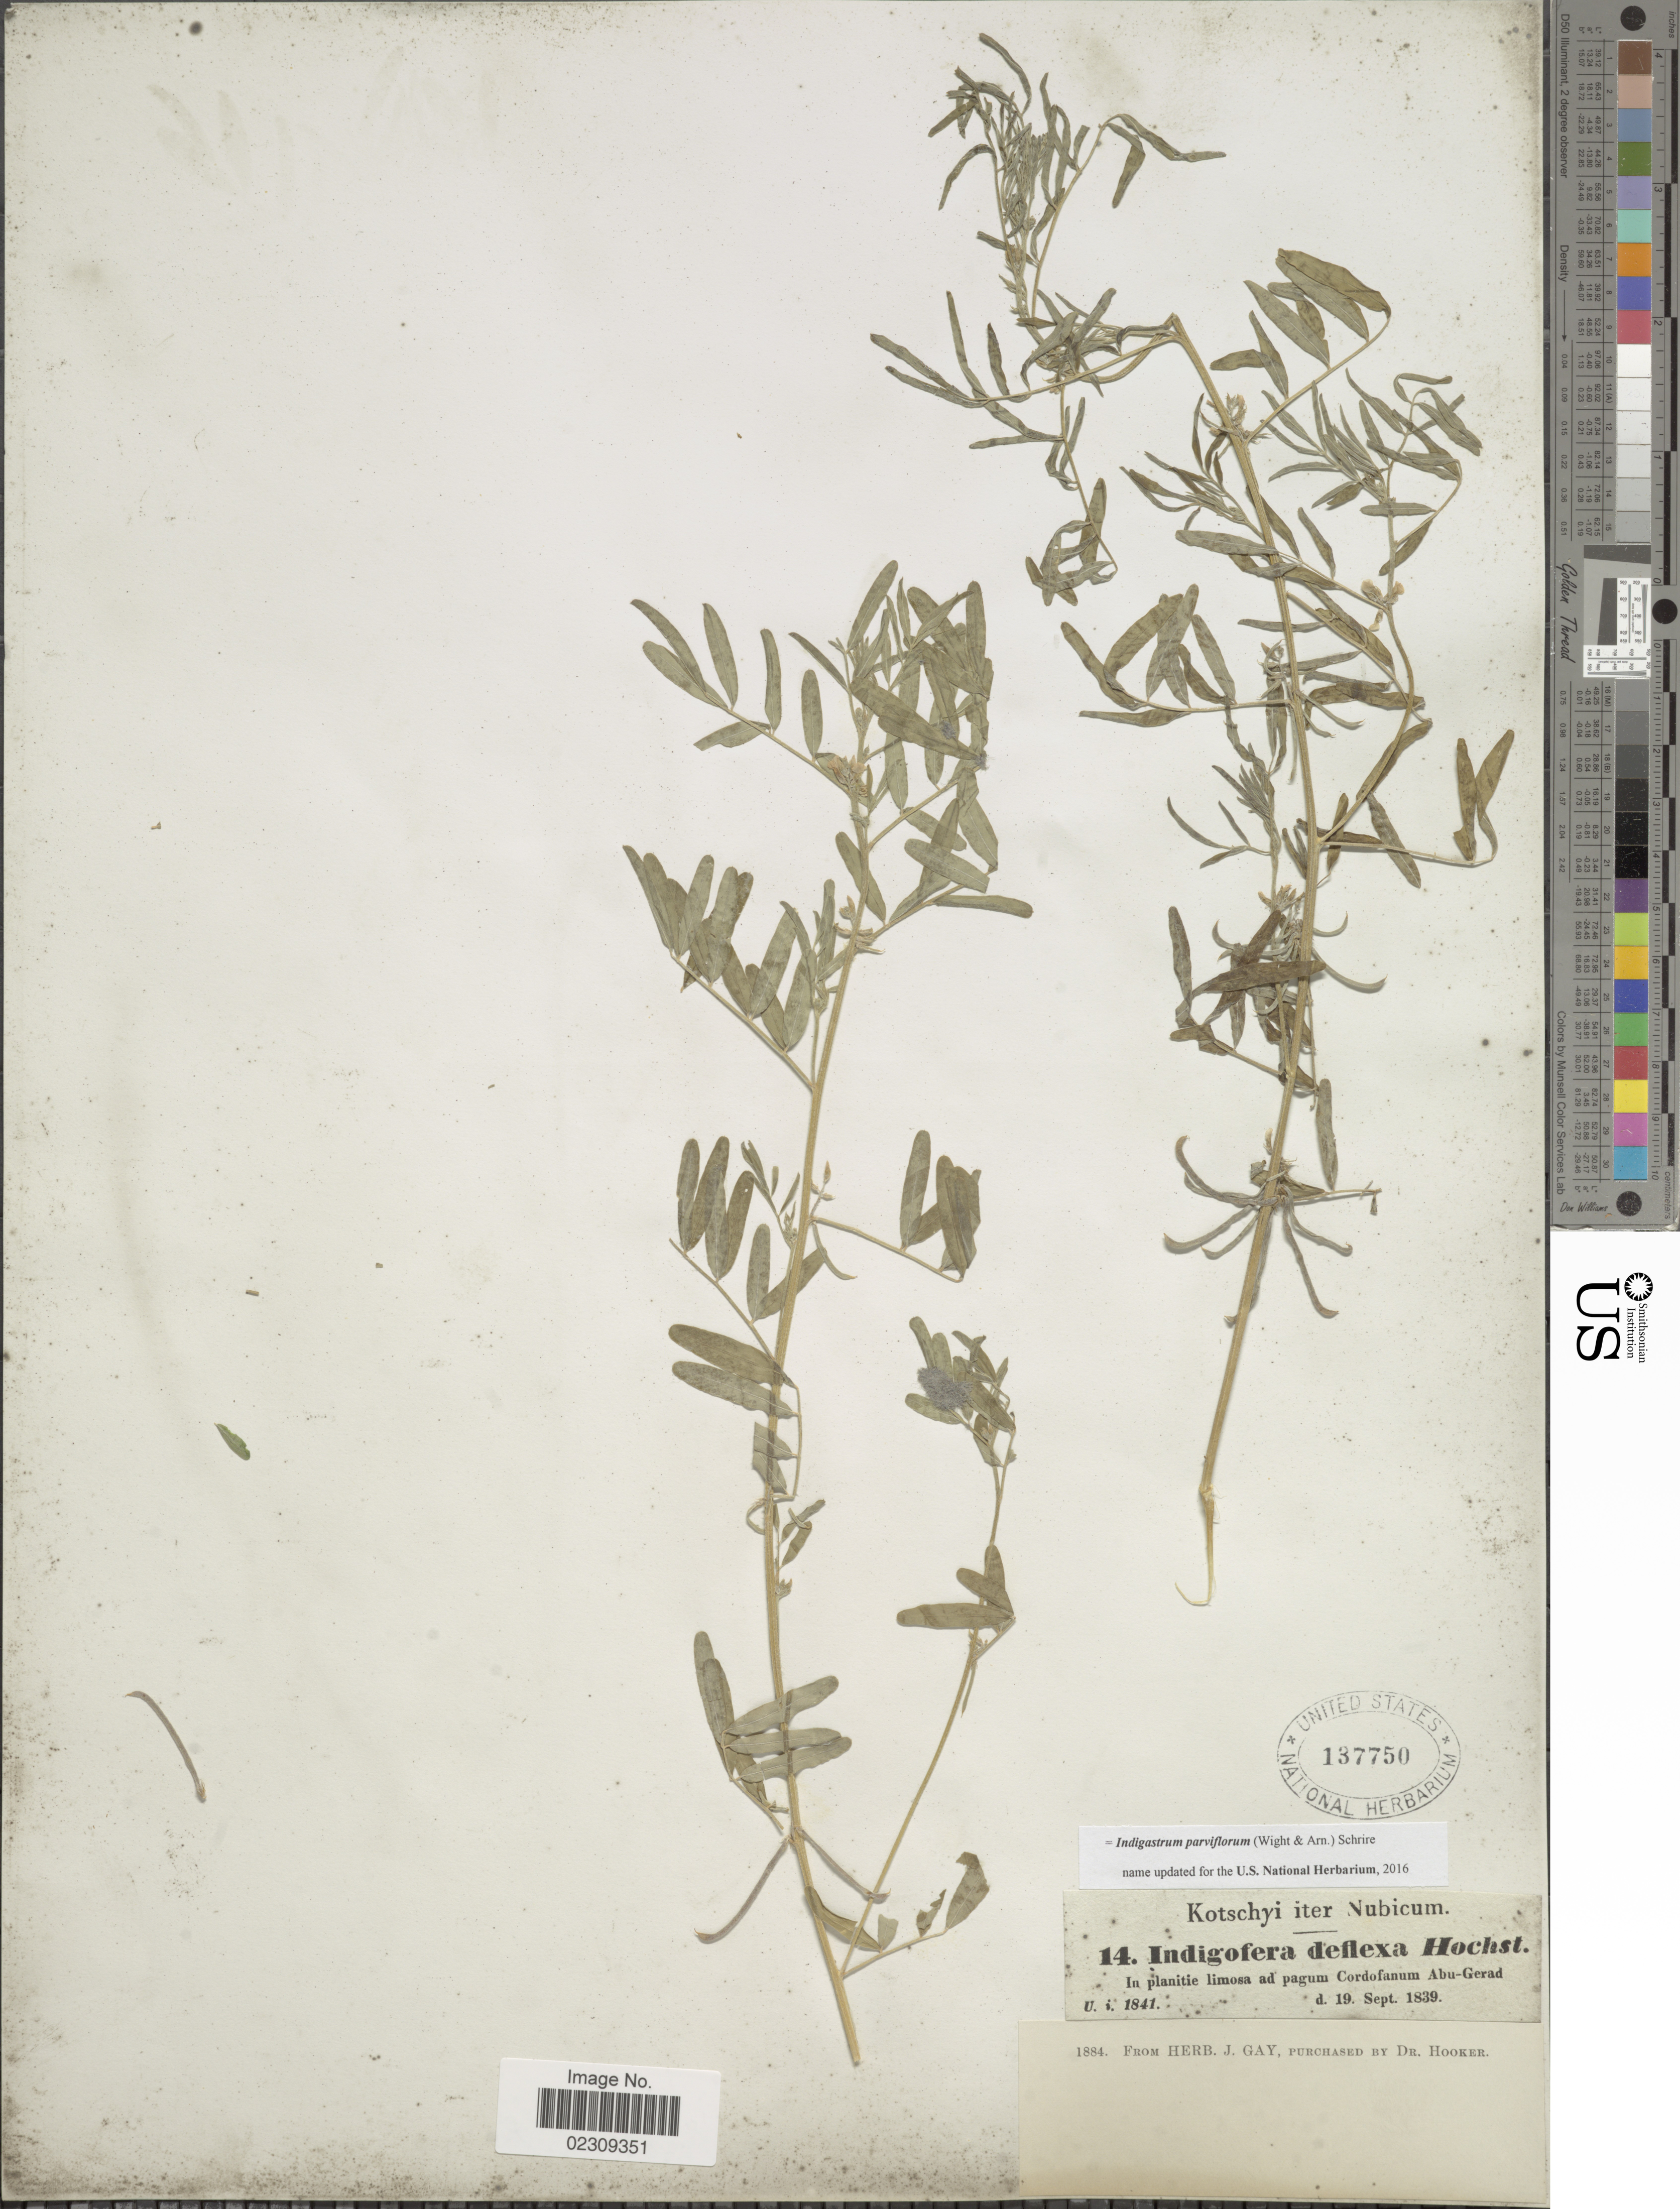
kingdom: Plantae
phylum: Tracheophyta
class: Magnoliopsida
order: Fabales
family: Fabaceae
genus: Indigastrum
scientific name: Indigastrum parviflorum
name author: (F. Heyne ex Hook. & Arn.) Schrire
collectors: -. Kotschyi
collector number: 1841?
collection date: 1839-09-19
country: Sudan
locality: Nubicum, ad pagum Cordofanum Abu-Gerad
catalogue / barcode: US 137750